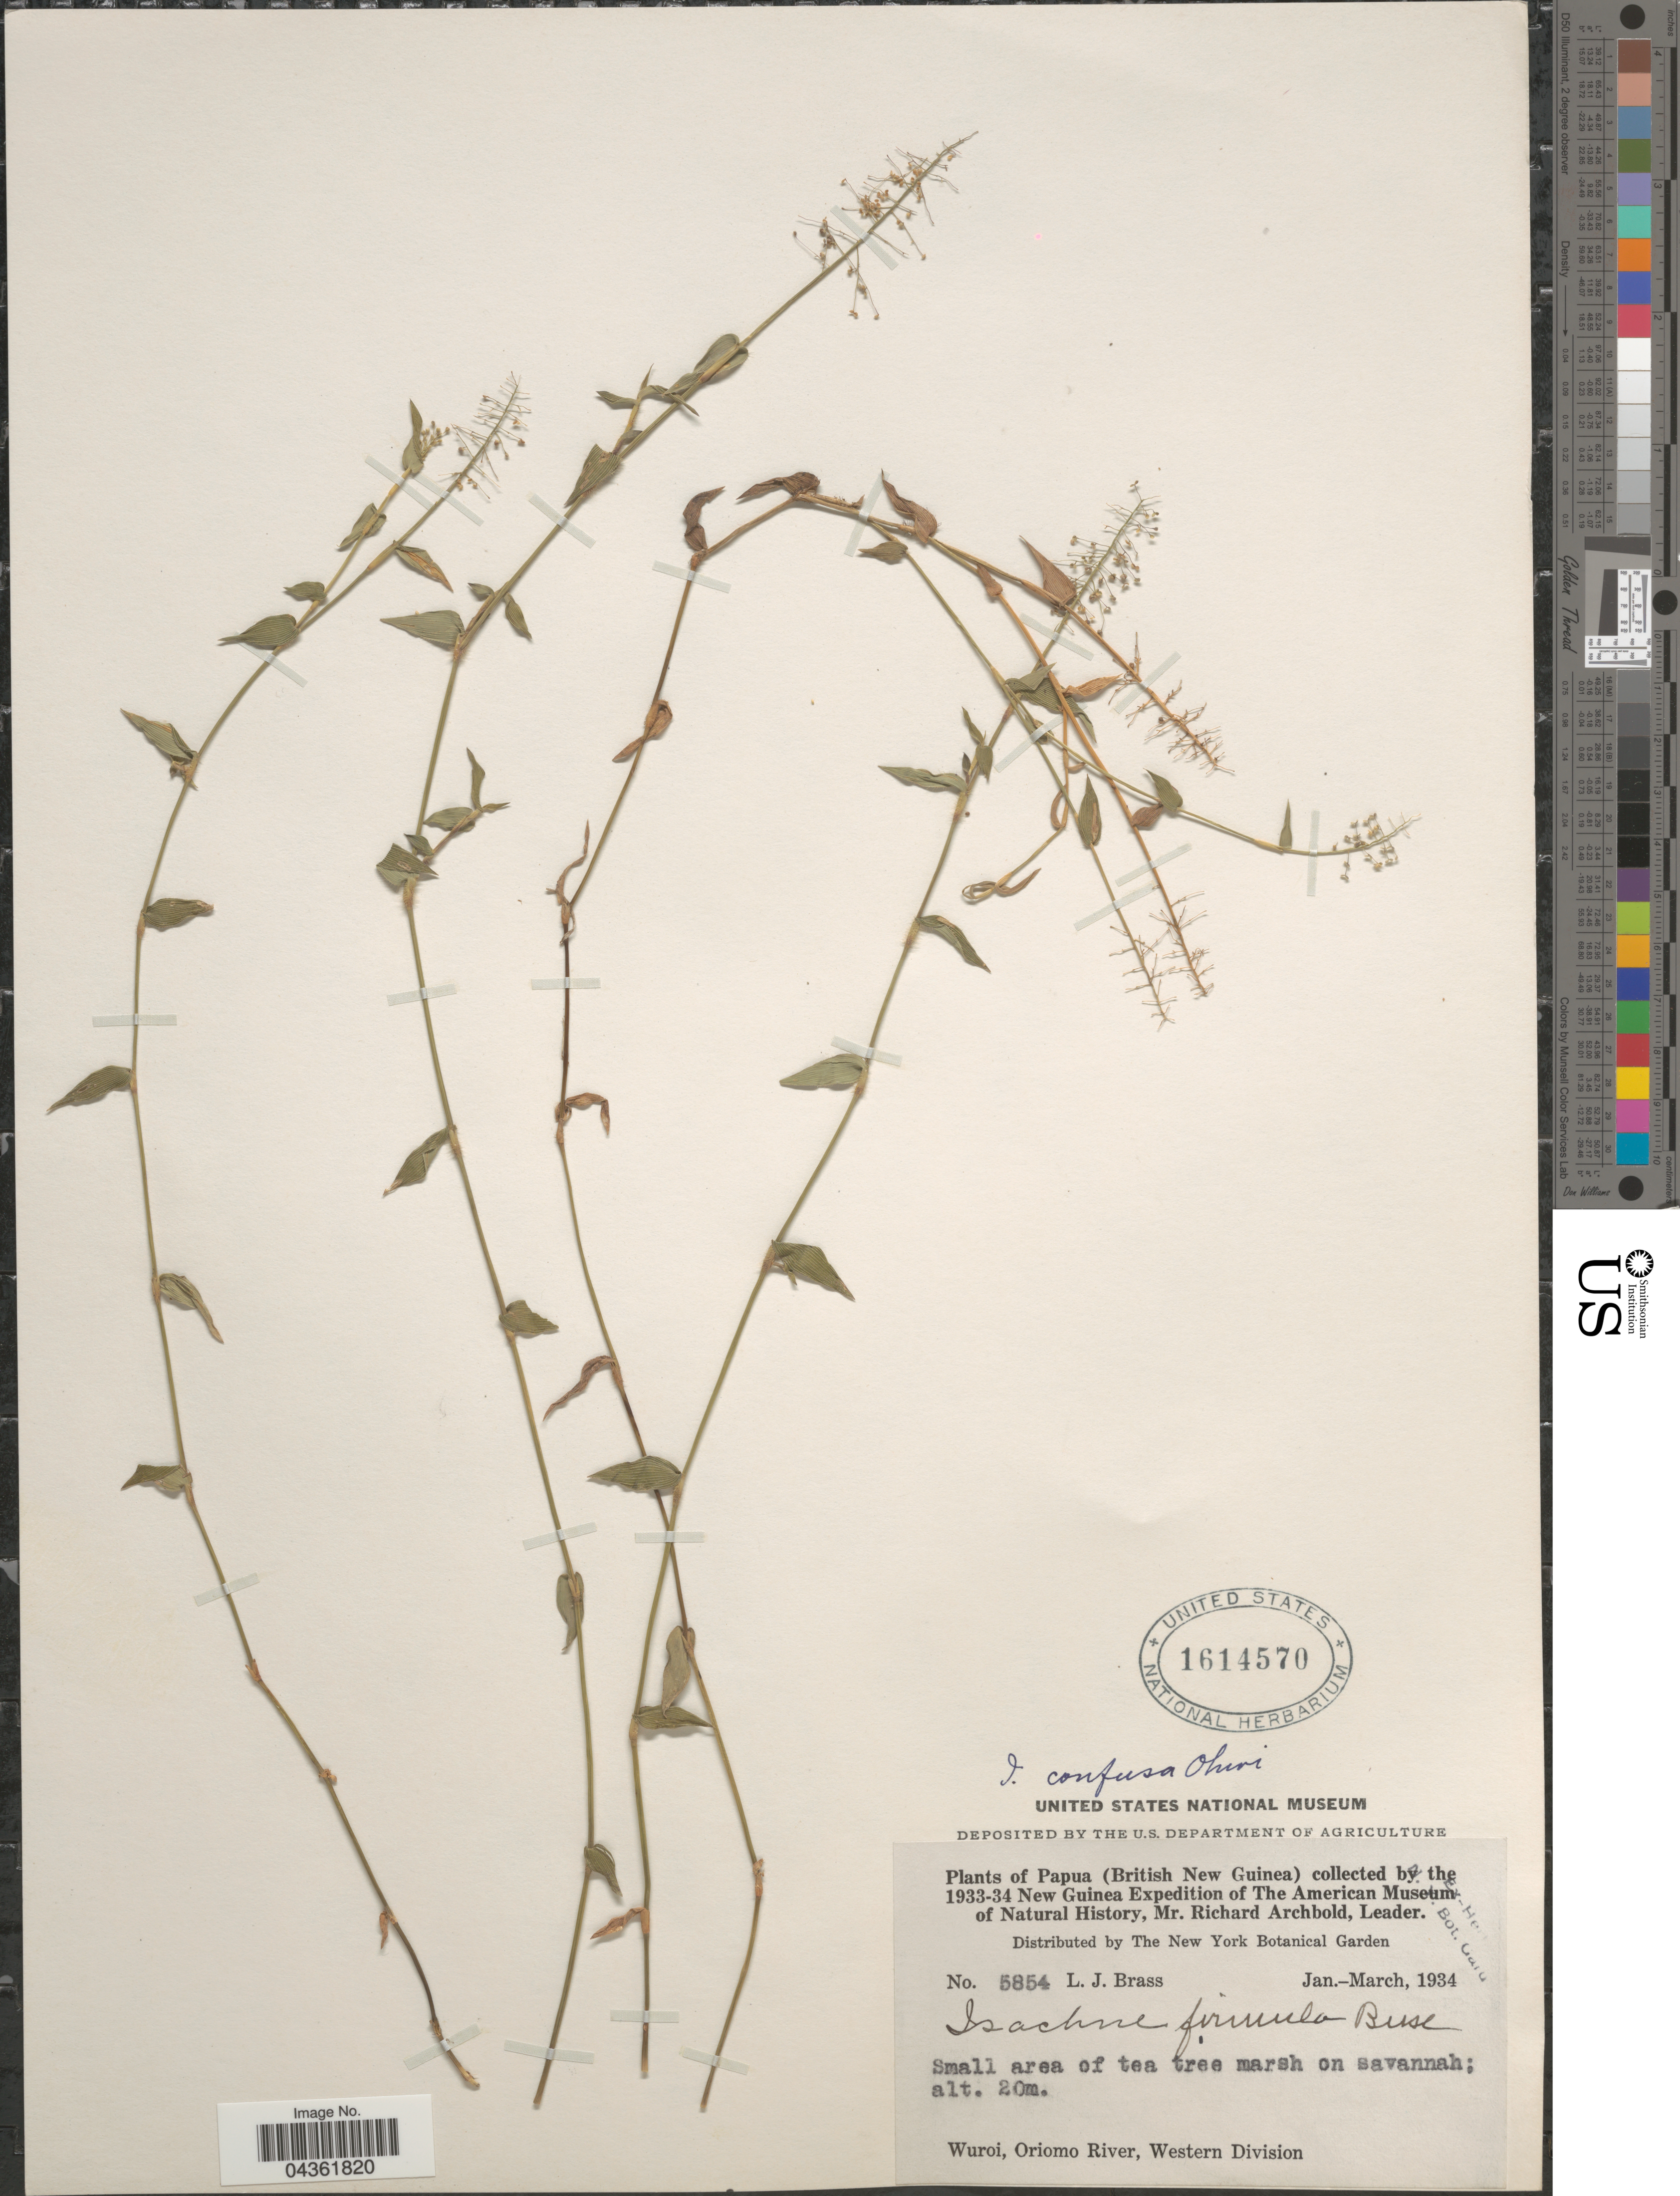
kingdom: Plantae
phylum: Tracheophyta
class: Liliopsida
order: Poales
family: Poaceae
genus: Isachne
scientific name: Isachne confusa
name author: Ohwi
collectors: L. J. Brass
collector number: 5854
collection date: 1934-01/1934-03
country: Papua New Guinea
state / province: Manus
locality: Papua (British New Guinea). 1933-34 New Guinea Expedition of The American Museum of Natural History. Small area of tea tree marsh on savannah. Wuroi, Oriomo River, Western Division.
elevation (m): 20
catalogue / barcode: US 1614570